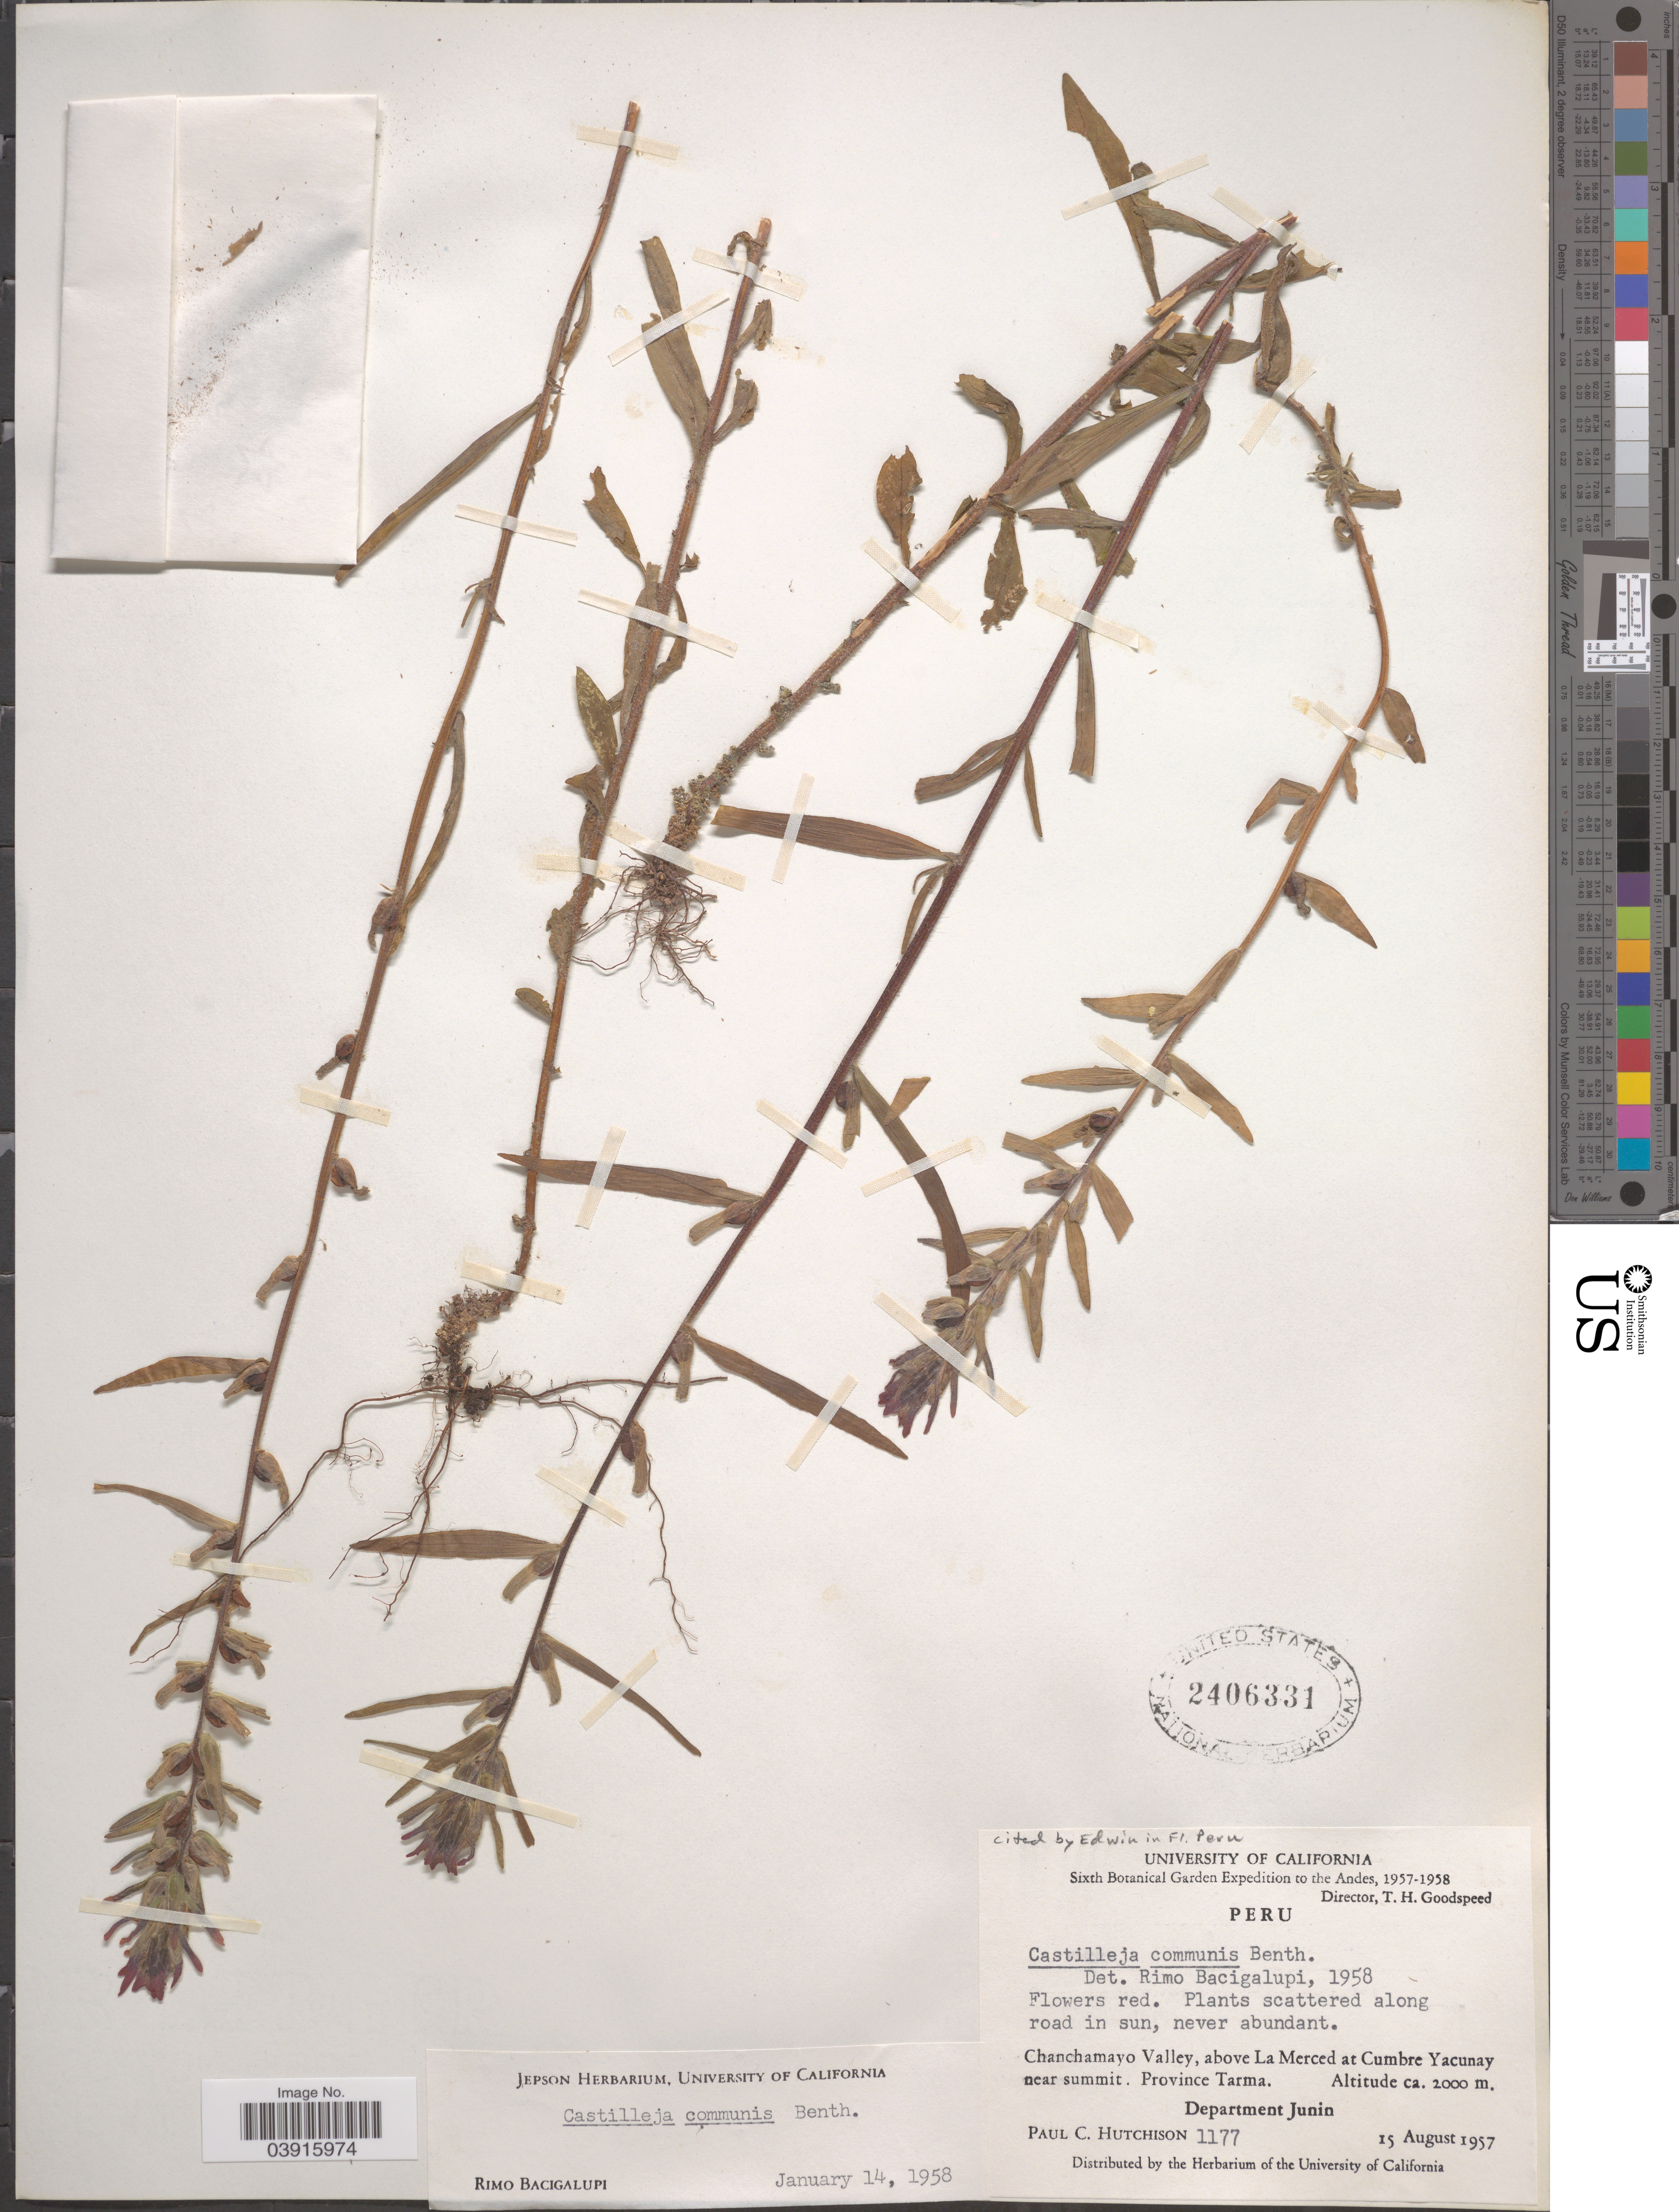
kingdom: Plantae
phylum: Tracheophyta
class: Magnoliopsida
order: Lamiales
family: Orobanchaceae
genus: Castilleja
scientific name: Castilleja communis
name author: Benth.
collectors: P. C. Hutchison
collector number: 1177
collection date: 1957-08-15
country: Peru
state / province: Junín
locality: The Andes. Chanchamayo Valley, above La Merced at Cumbre Yacunay near summit. Province Tarma. Department Junin.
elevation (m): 2000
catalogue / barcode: US 2406331